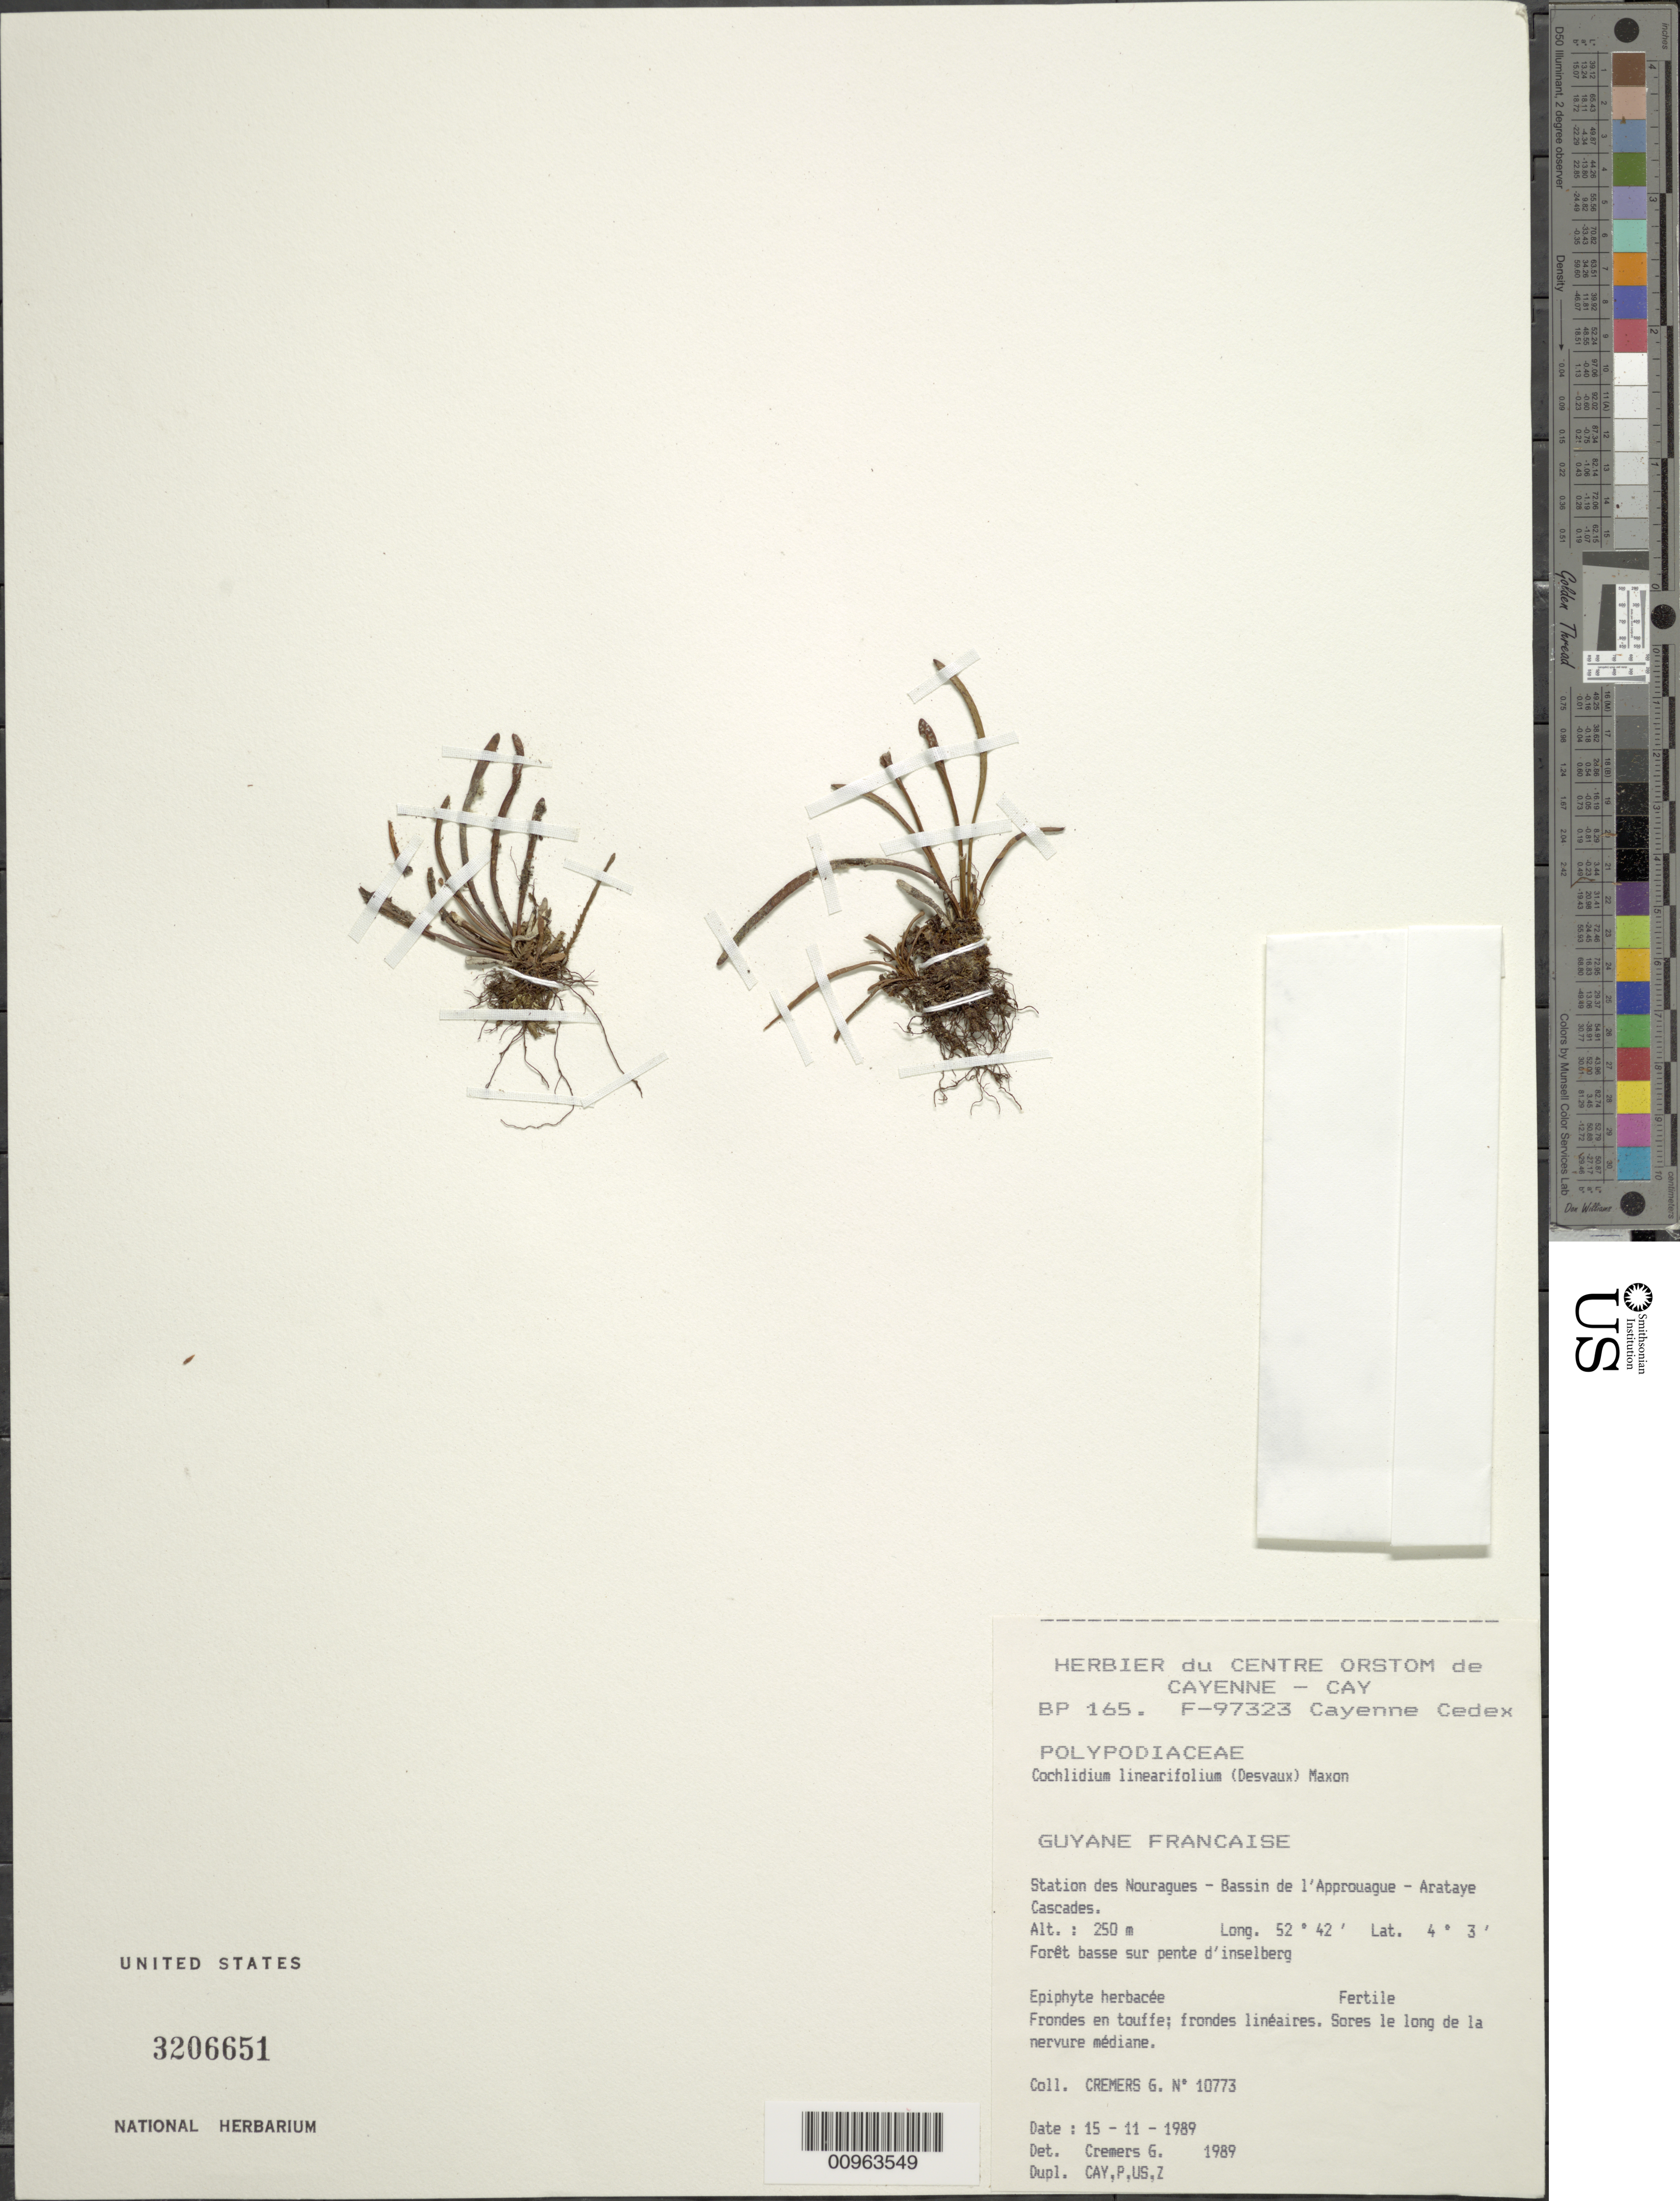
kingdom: Plantae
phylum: Tracheophyta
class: Polypodiopsida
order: Polypodiales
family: Polypodiaceae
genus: Cochlidium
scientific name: Cochlidium linearifolium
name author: (Desv.) Maxon ex C. Chr.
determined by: Cremers, Georges A.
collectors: G. Cremers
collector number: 10773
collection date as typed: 15-Nov-89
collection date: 1989-11-15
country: French Guiana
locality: Station des Nouragues, Bassin de l'Approuague, Arataye Cascades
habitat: Foret basse sur pente d'inselberg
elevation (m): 250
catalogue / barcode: US 3206651